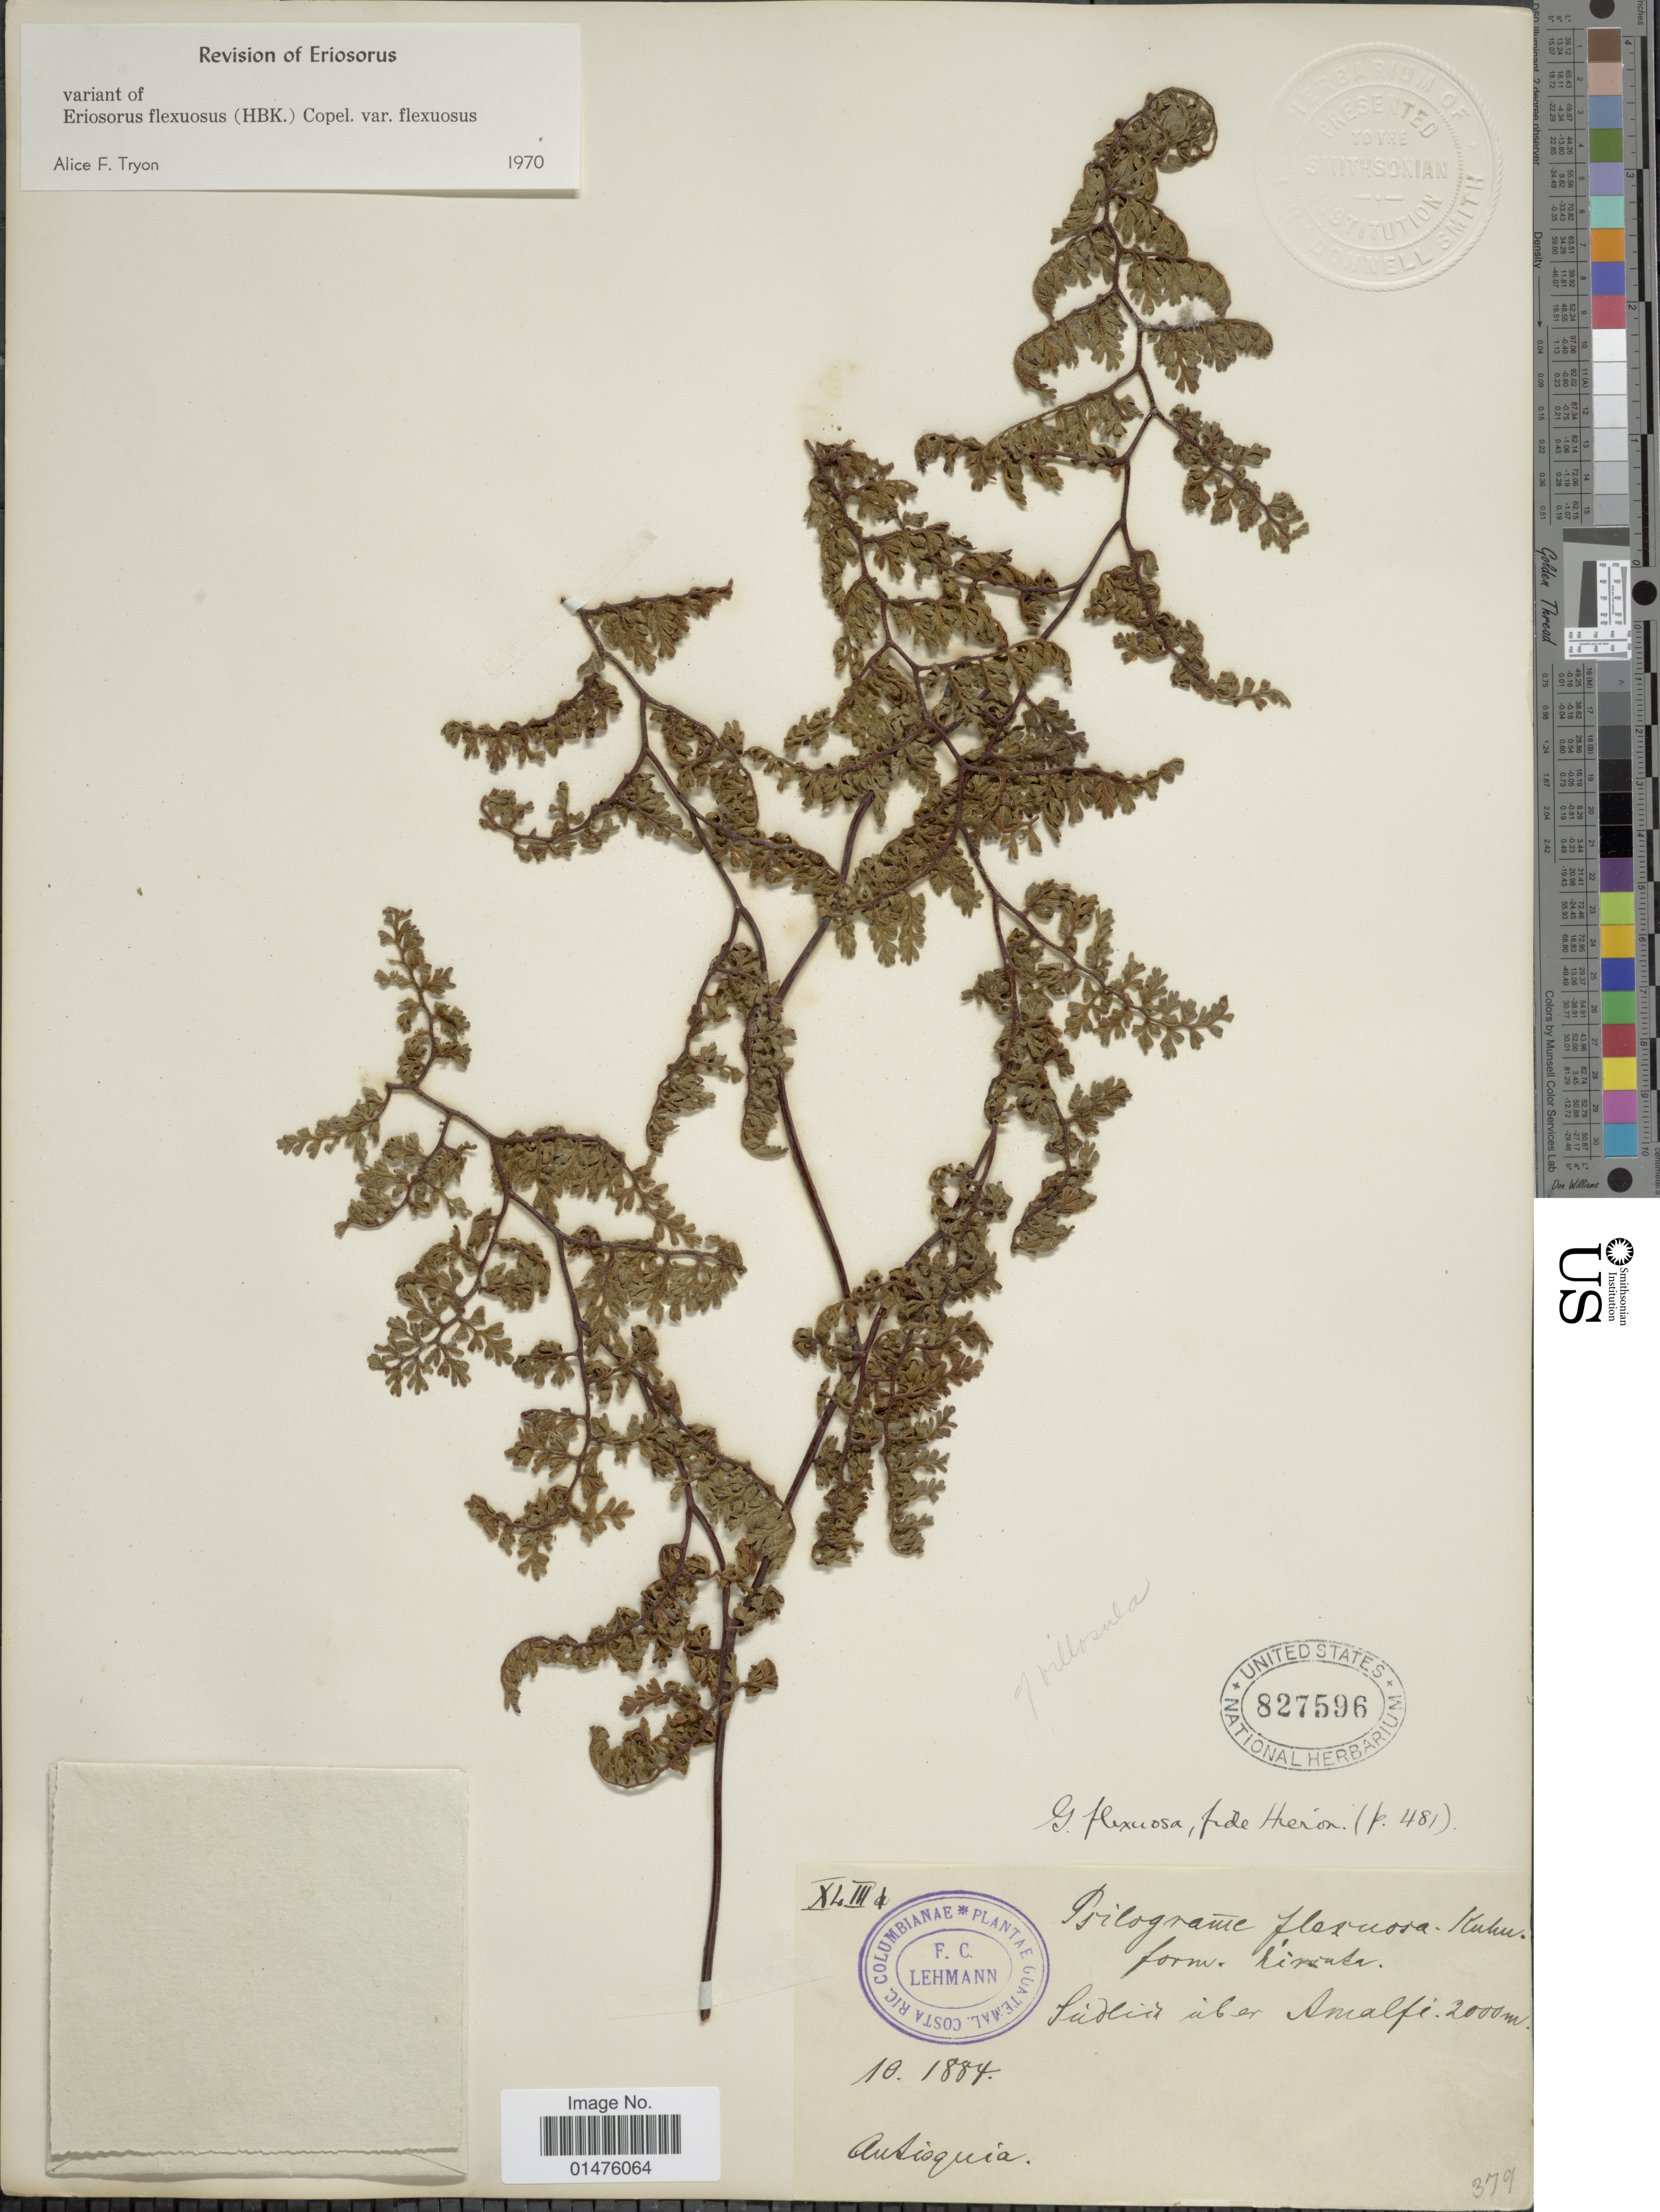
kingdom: Plantae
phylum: Tracheophyta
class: Polypodiopsida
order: Polypodiales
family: Pteridaceae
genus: Jamesonia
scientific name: Jamesonia flexuosa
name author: (Humb. & Bonpl.) Christenh.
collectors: F. C. Lehmann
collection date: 1884-10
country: Colombia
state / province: Antioquia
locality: Südlich über Amalfi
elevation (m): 2000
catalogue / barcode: US 827596